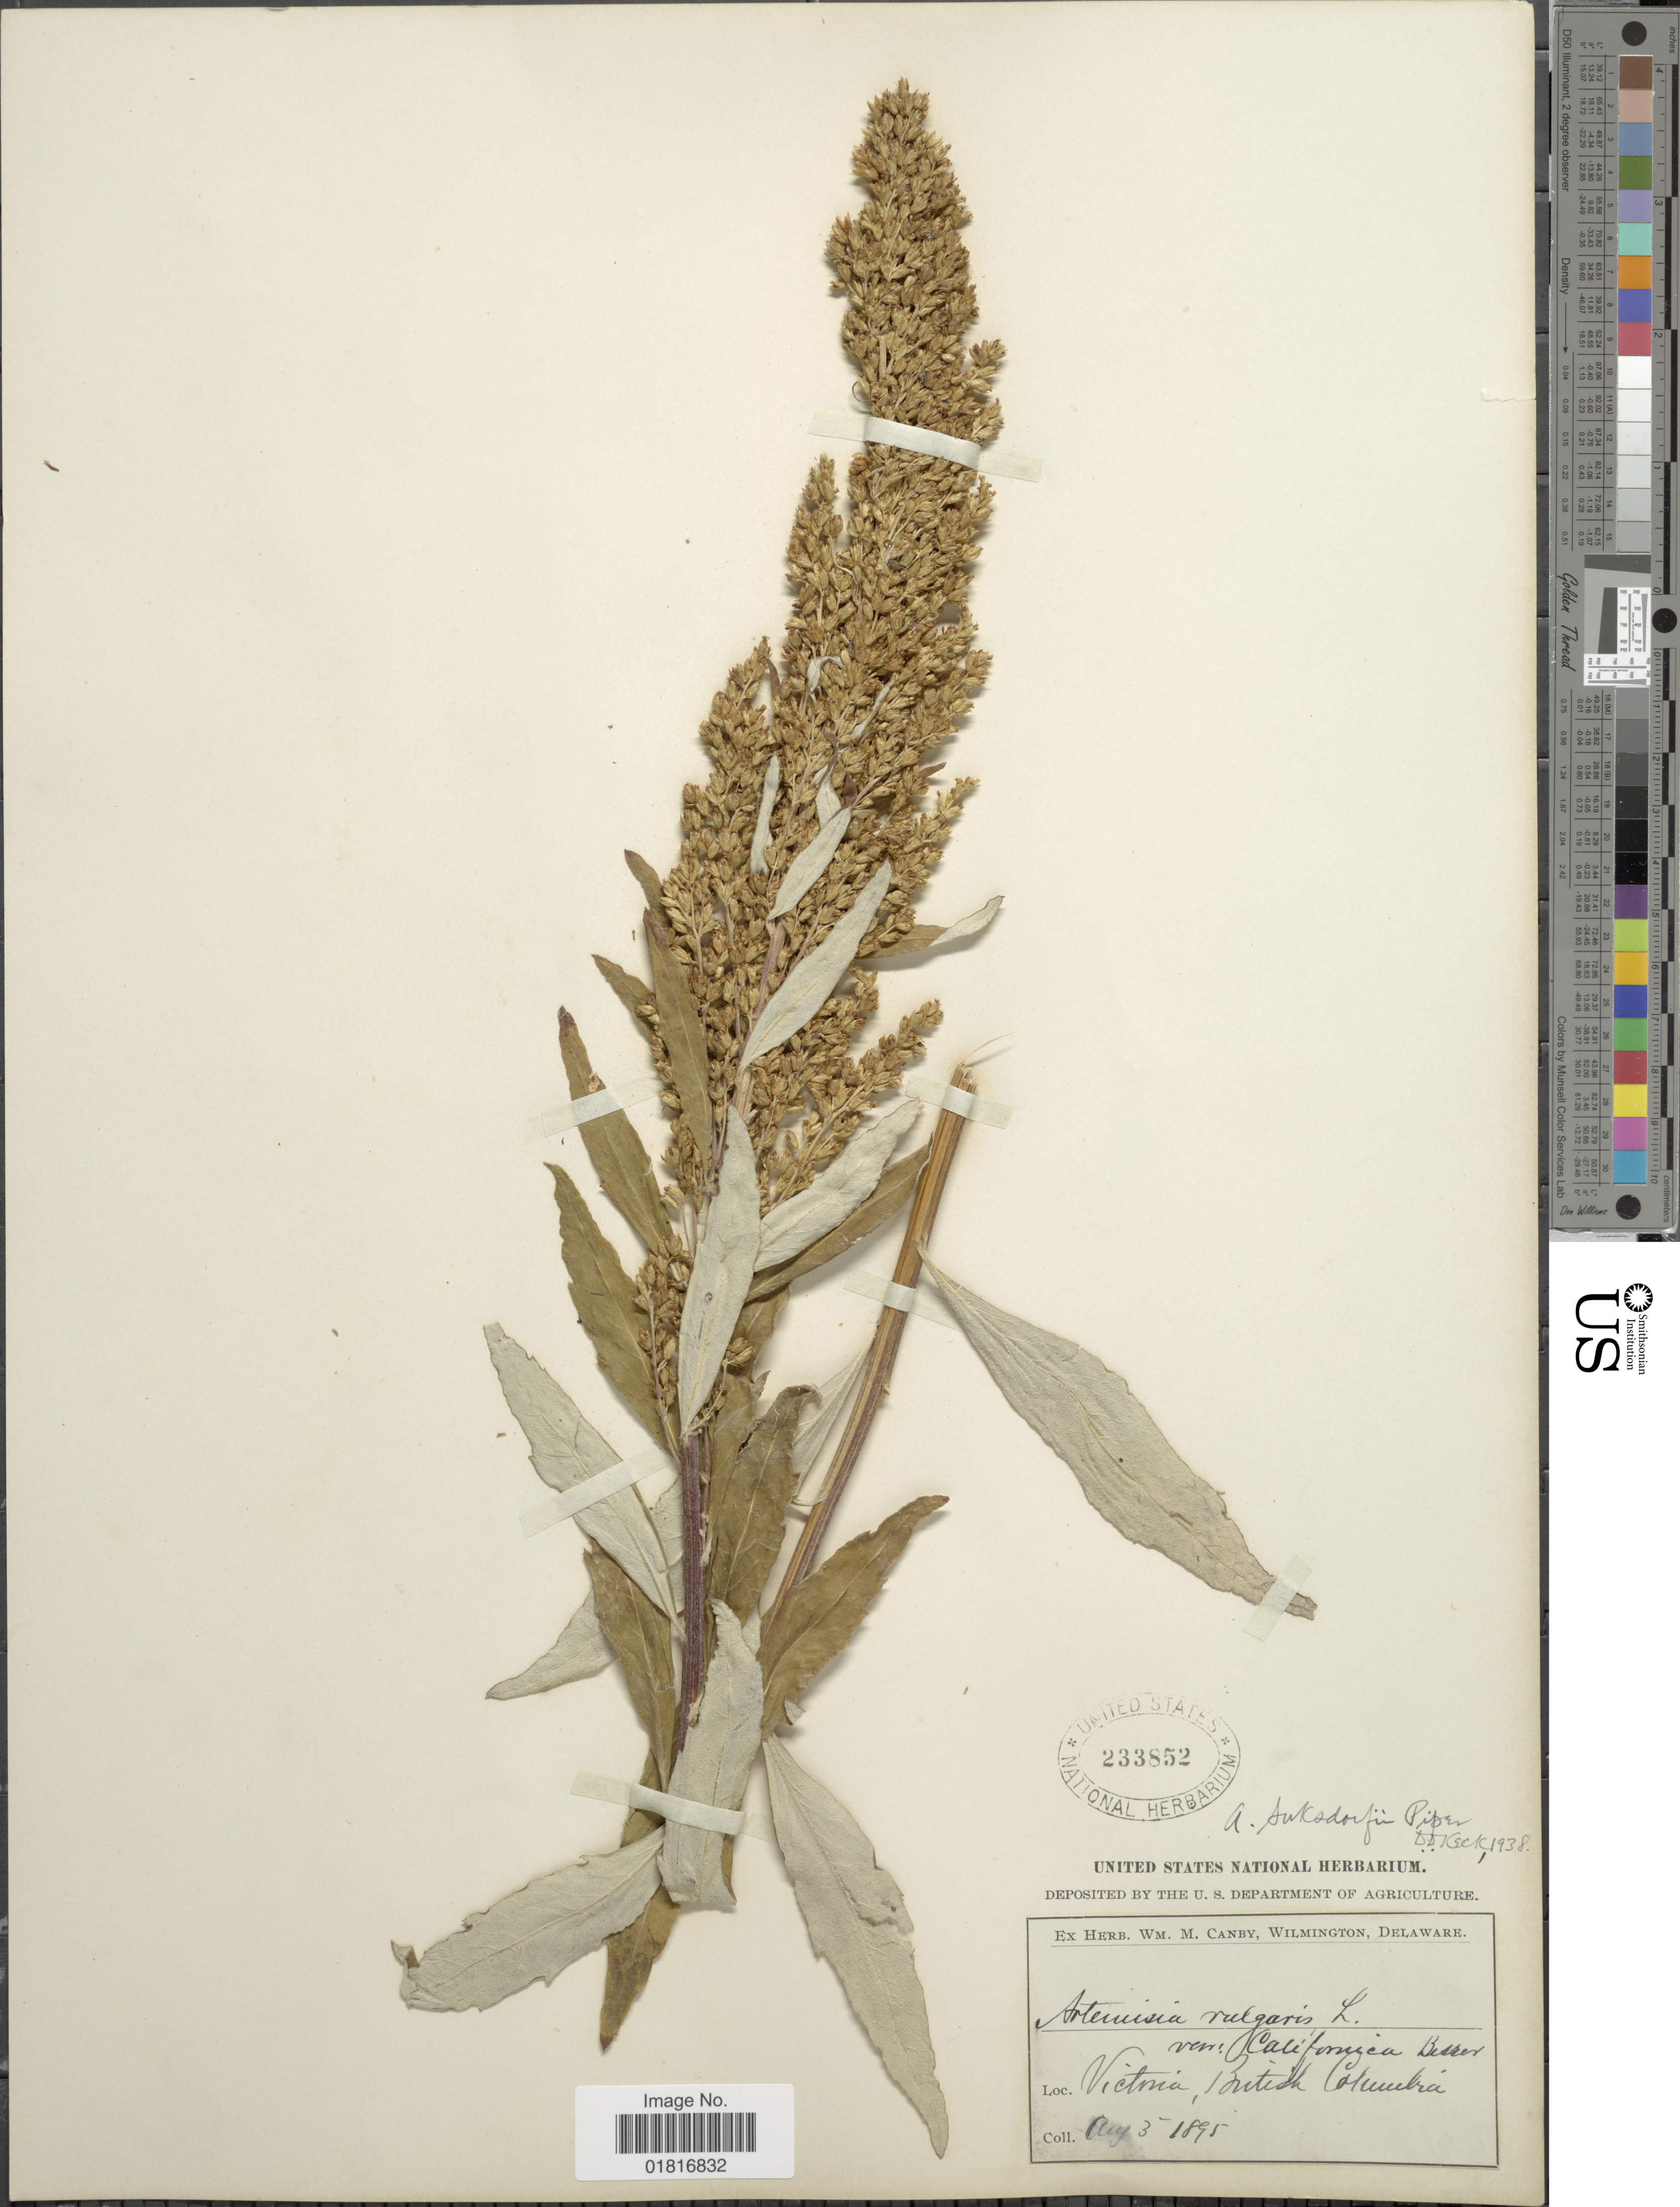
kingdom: Plantae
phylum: Tracheophyta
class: Magnoliopsida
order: Asterales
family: Asteraceae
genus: Artemisia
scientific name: Artemisia suksdorfii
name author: Piper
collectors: ex herb. W.M. Canby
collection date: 1895-08-03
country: Canada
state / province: British Columbia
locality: Victoria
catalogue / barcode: US 233852